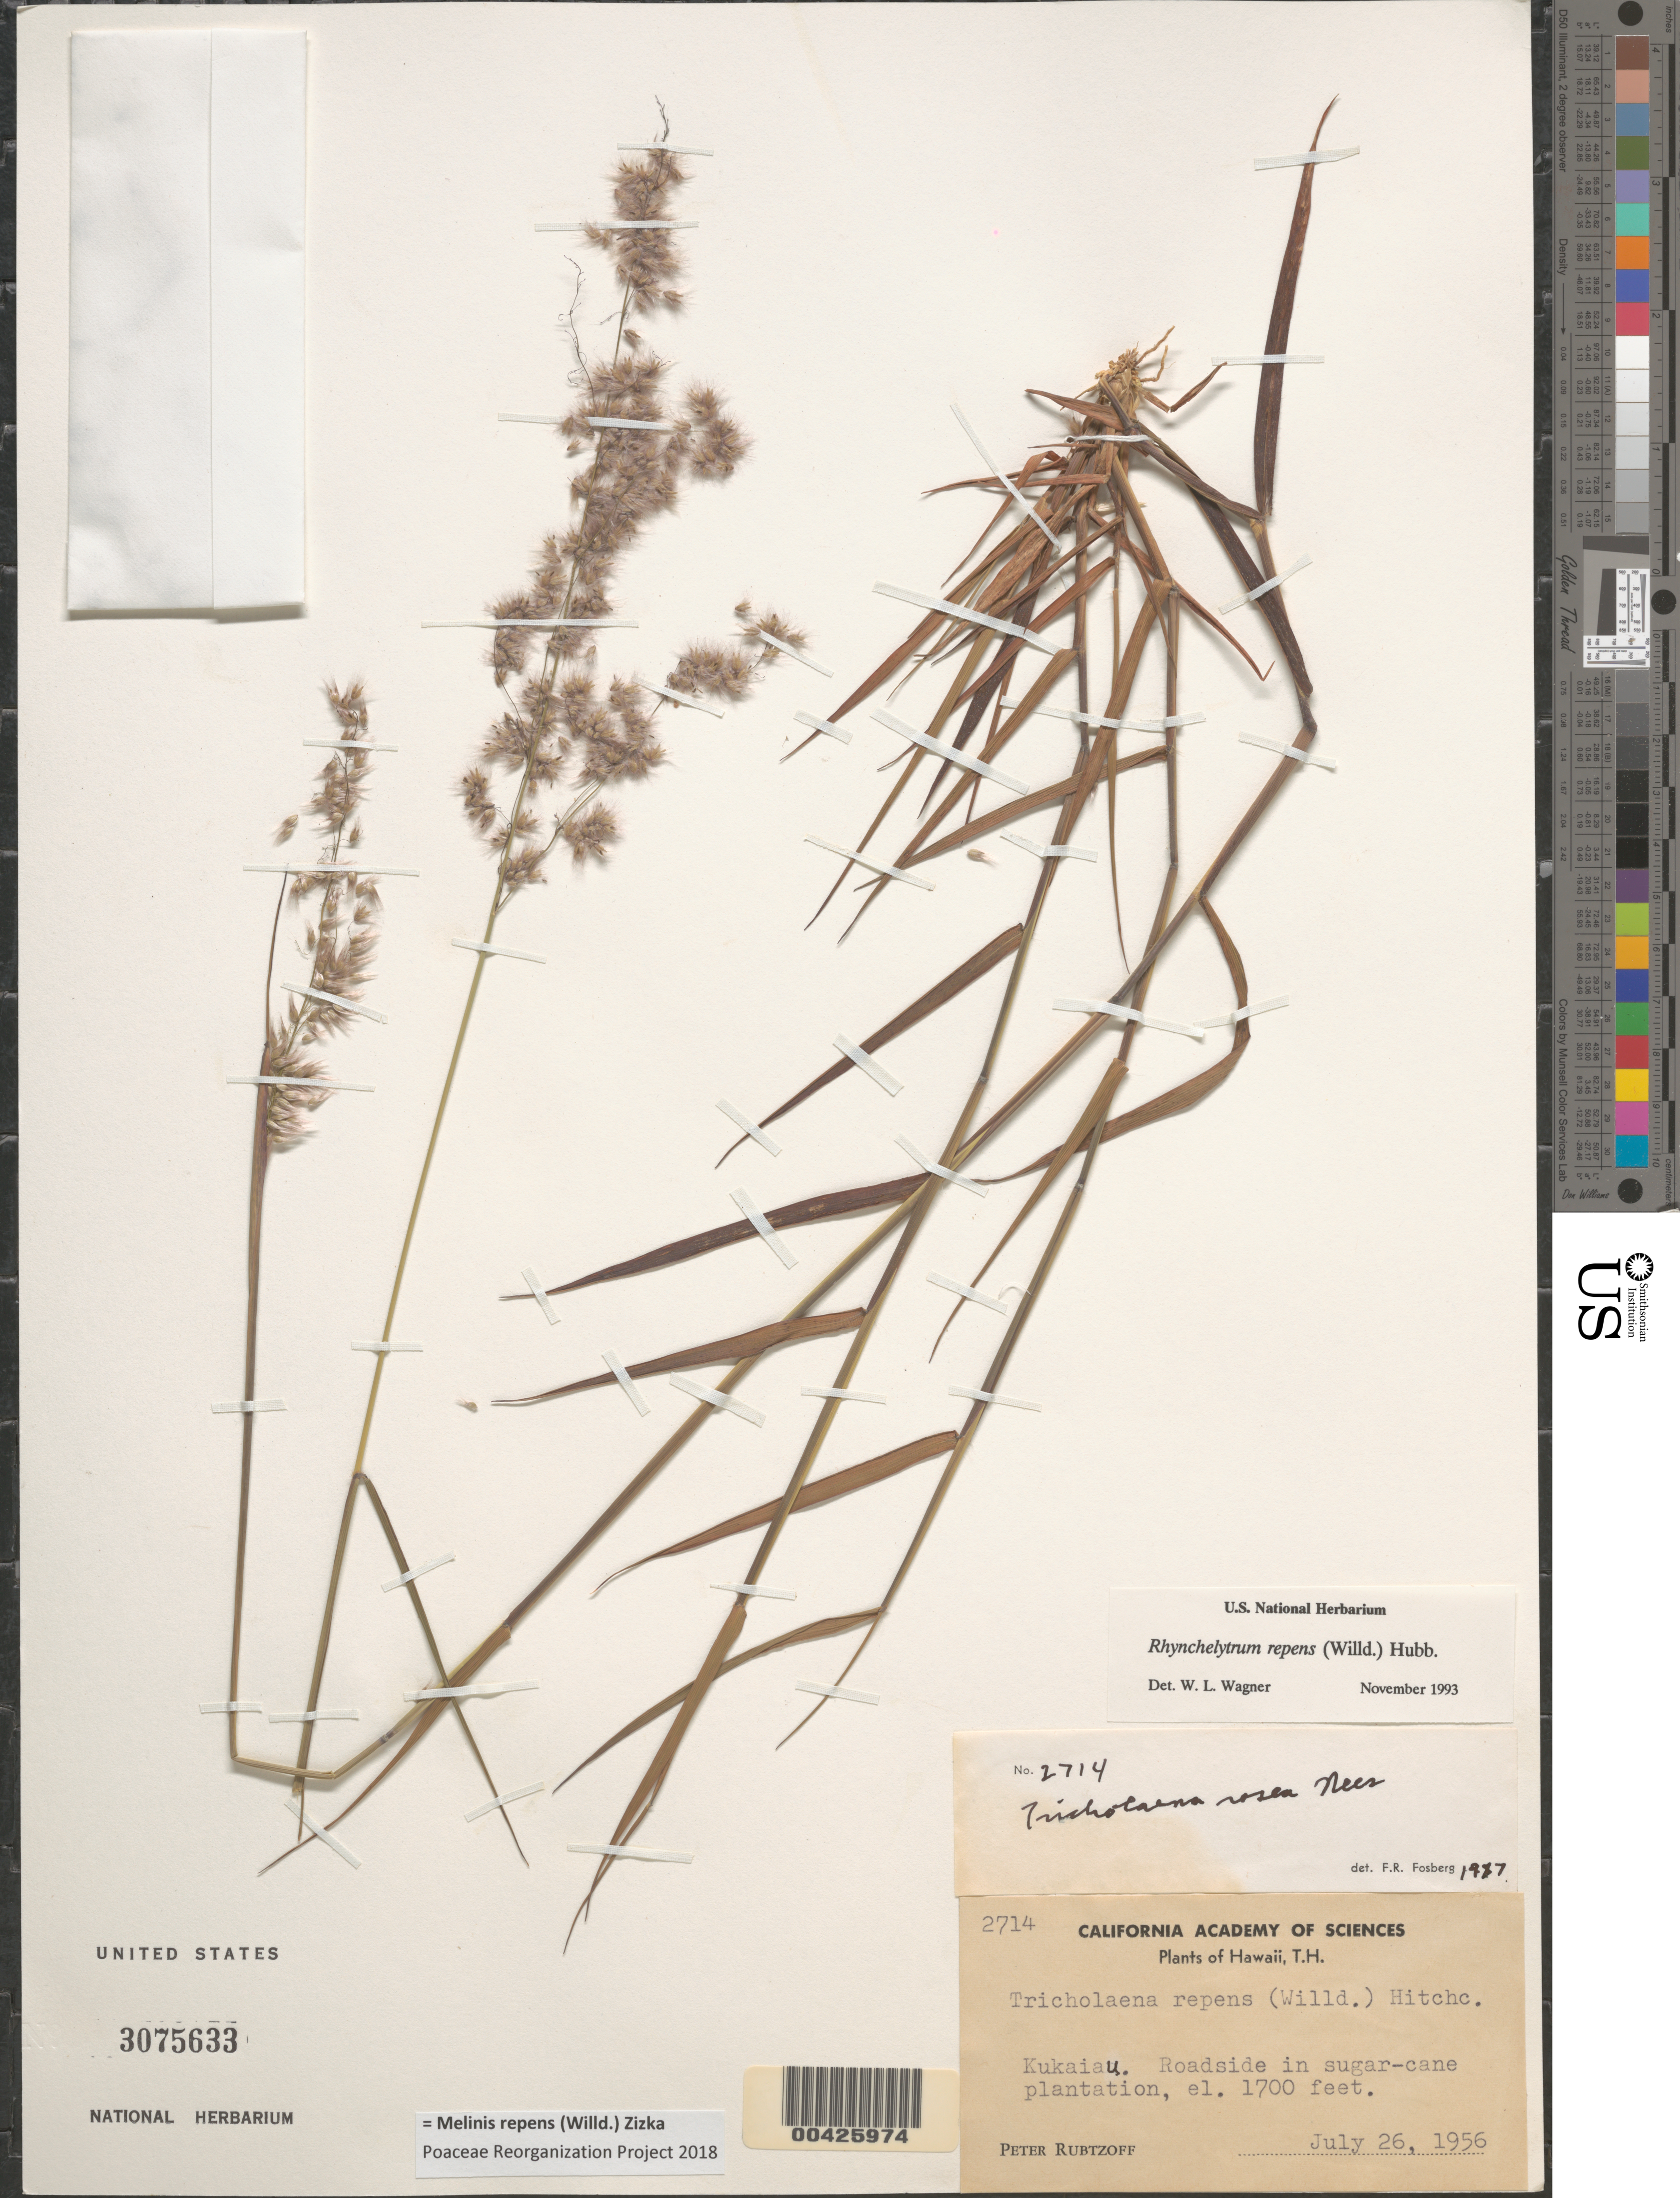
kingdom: Plantae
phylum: Tracheophyta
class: Liliopsida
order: Poales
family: Poaceae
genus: Melinis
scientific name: Melinis repens subsp. repens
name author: (Willd.) Zizka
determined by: Faccenda, K.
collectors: P. Rubtzoff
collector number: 2714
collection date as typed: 26 Jul 1956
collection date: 1956-07-26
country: United States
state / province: Hawaii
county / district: Honolulu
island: Oahu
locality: Kukaiau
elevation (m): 518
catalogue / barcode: US 3075633